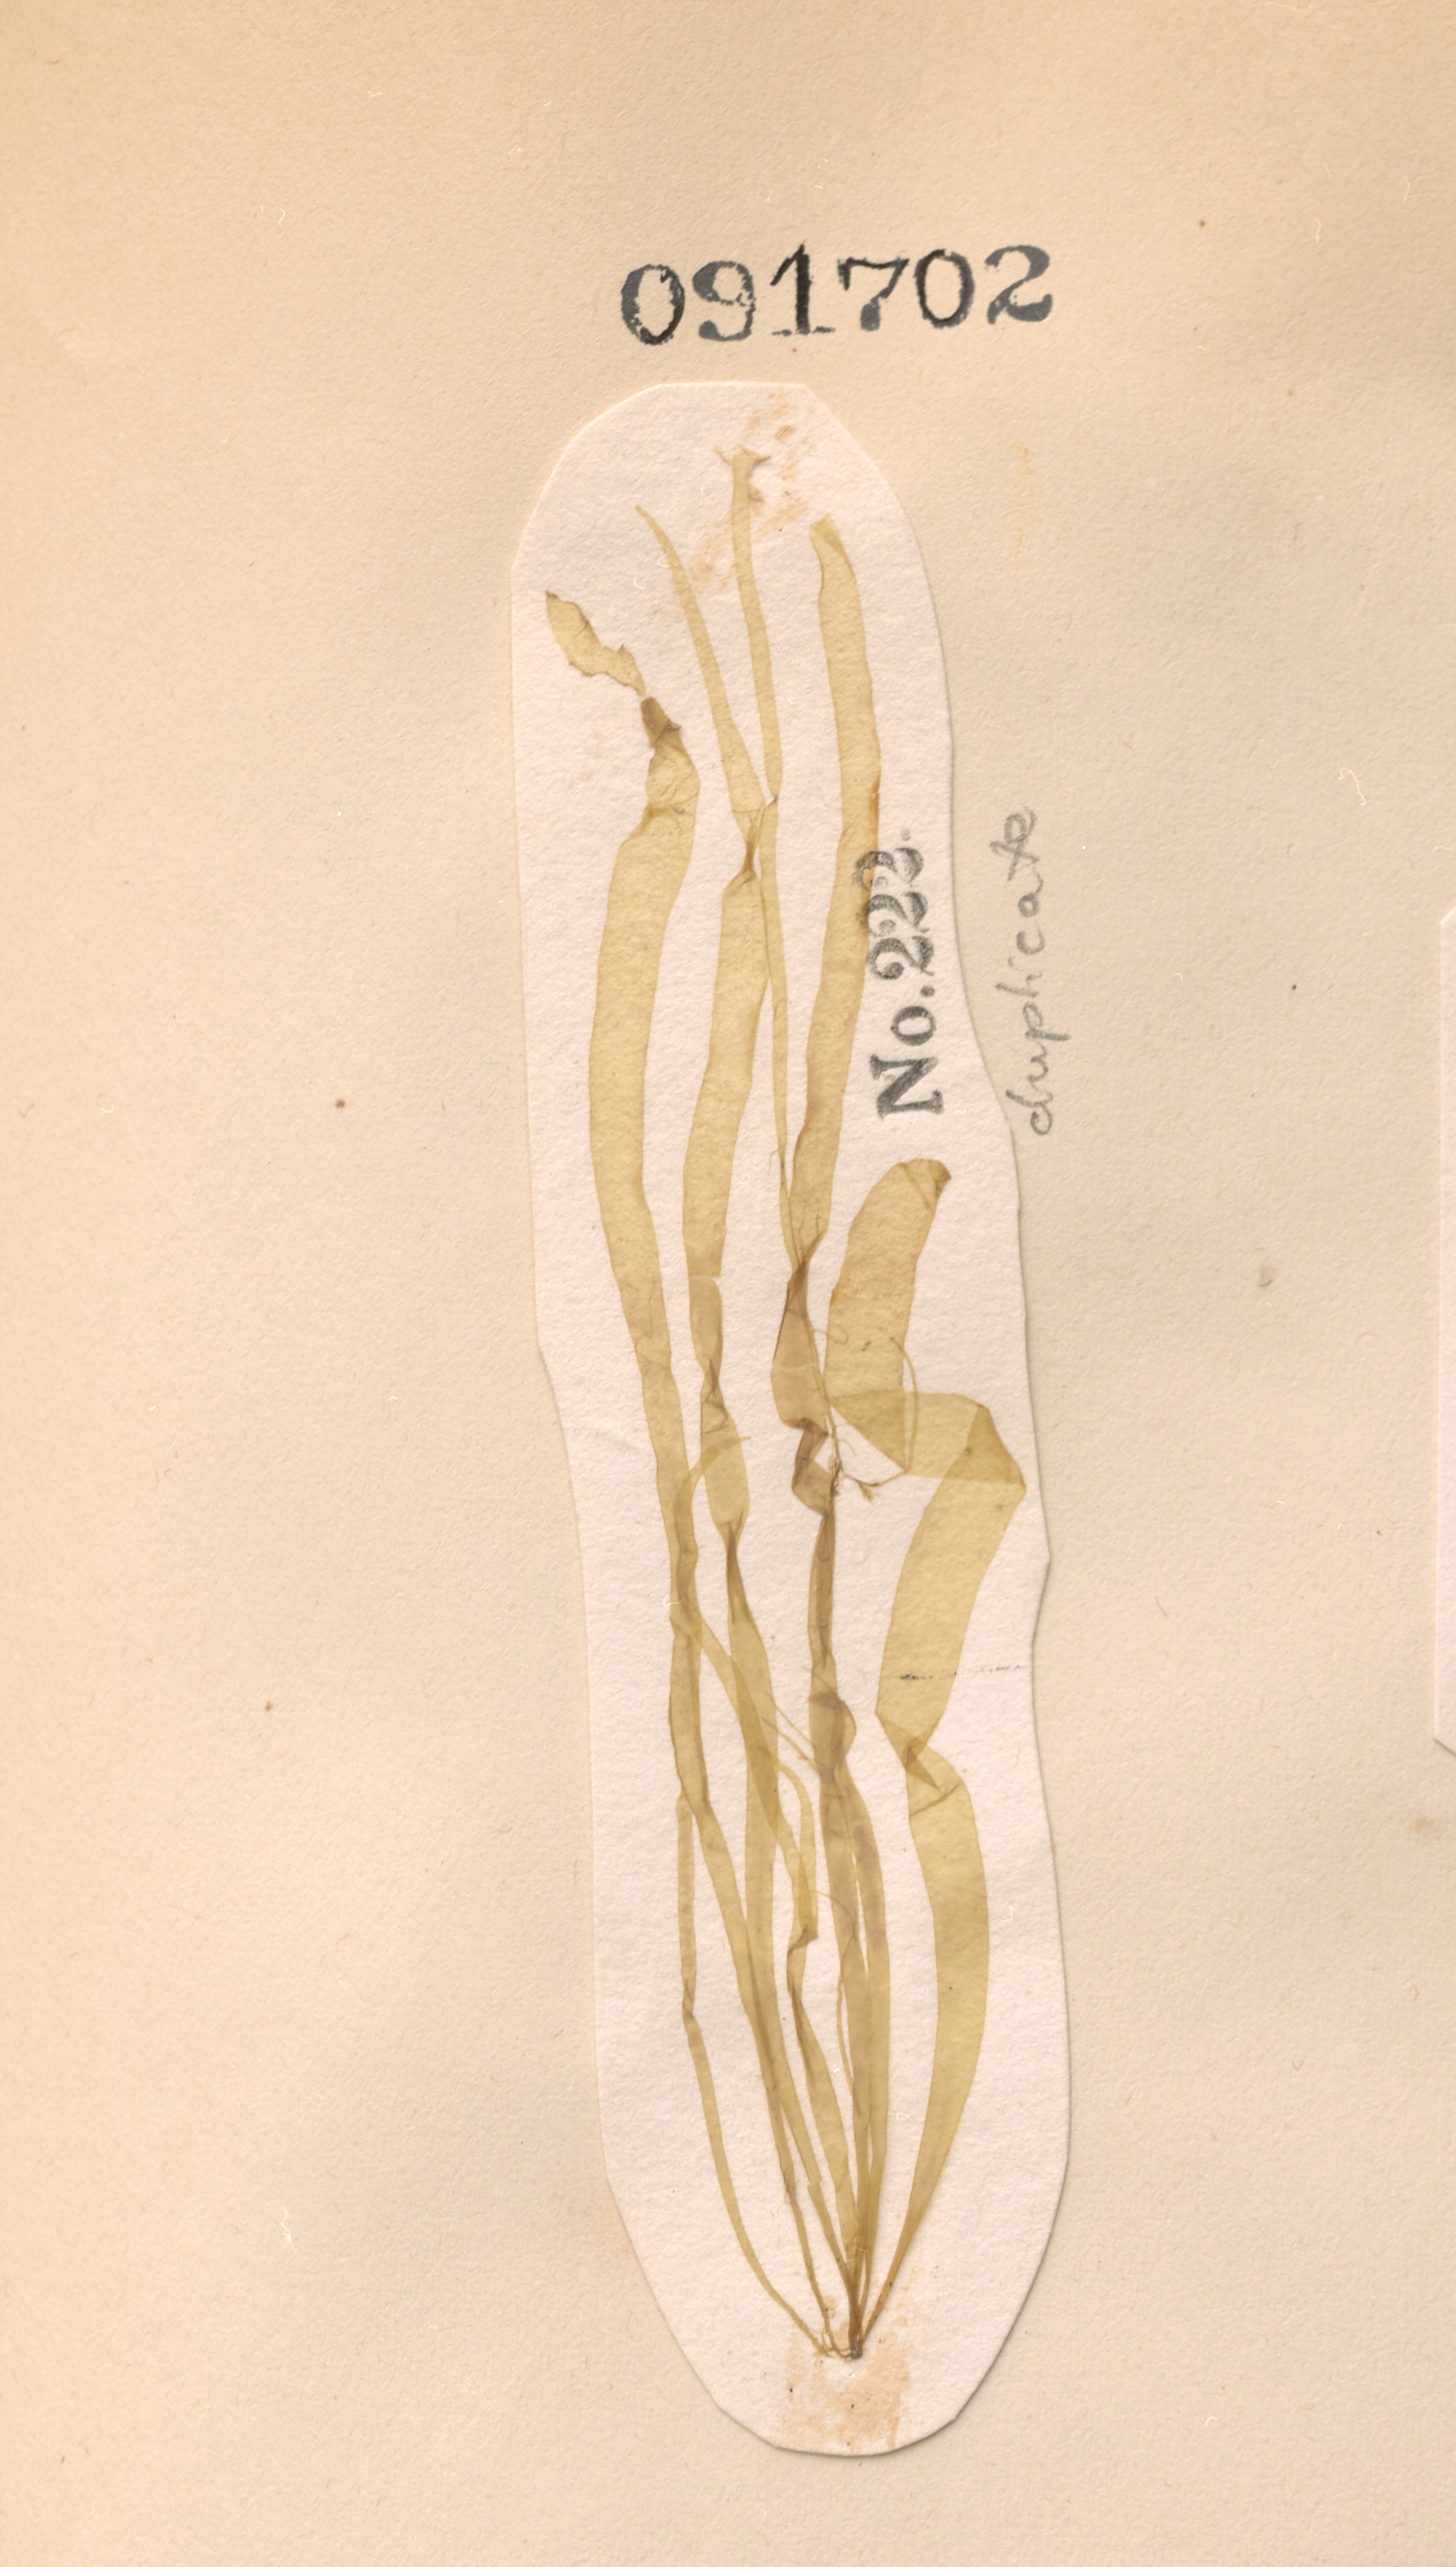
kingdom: Plantae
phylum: Chlorophyta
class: Ulvophyceae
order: Ulvales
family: Ulvaceae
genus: Ulva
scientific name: Ulva clathrata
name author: (Roth) C. Agardh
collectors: C. Durant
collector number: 222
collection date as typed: Sum 1850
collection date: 1850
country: United States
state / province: New York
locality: New York Bay and New York Harbor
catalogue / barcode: US 91702